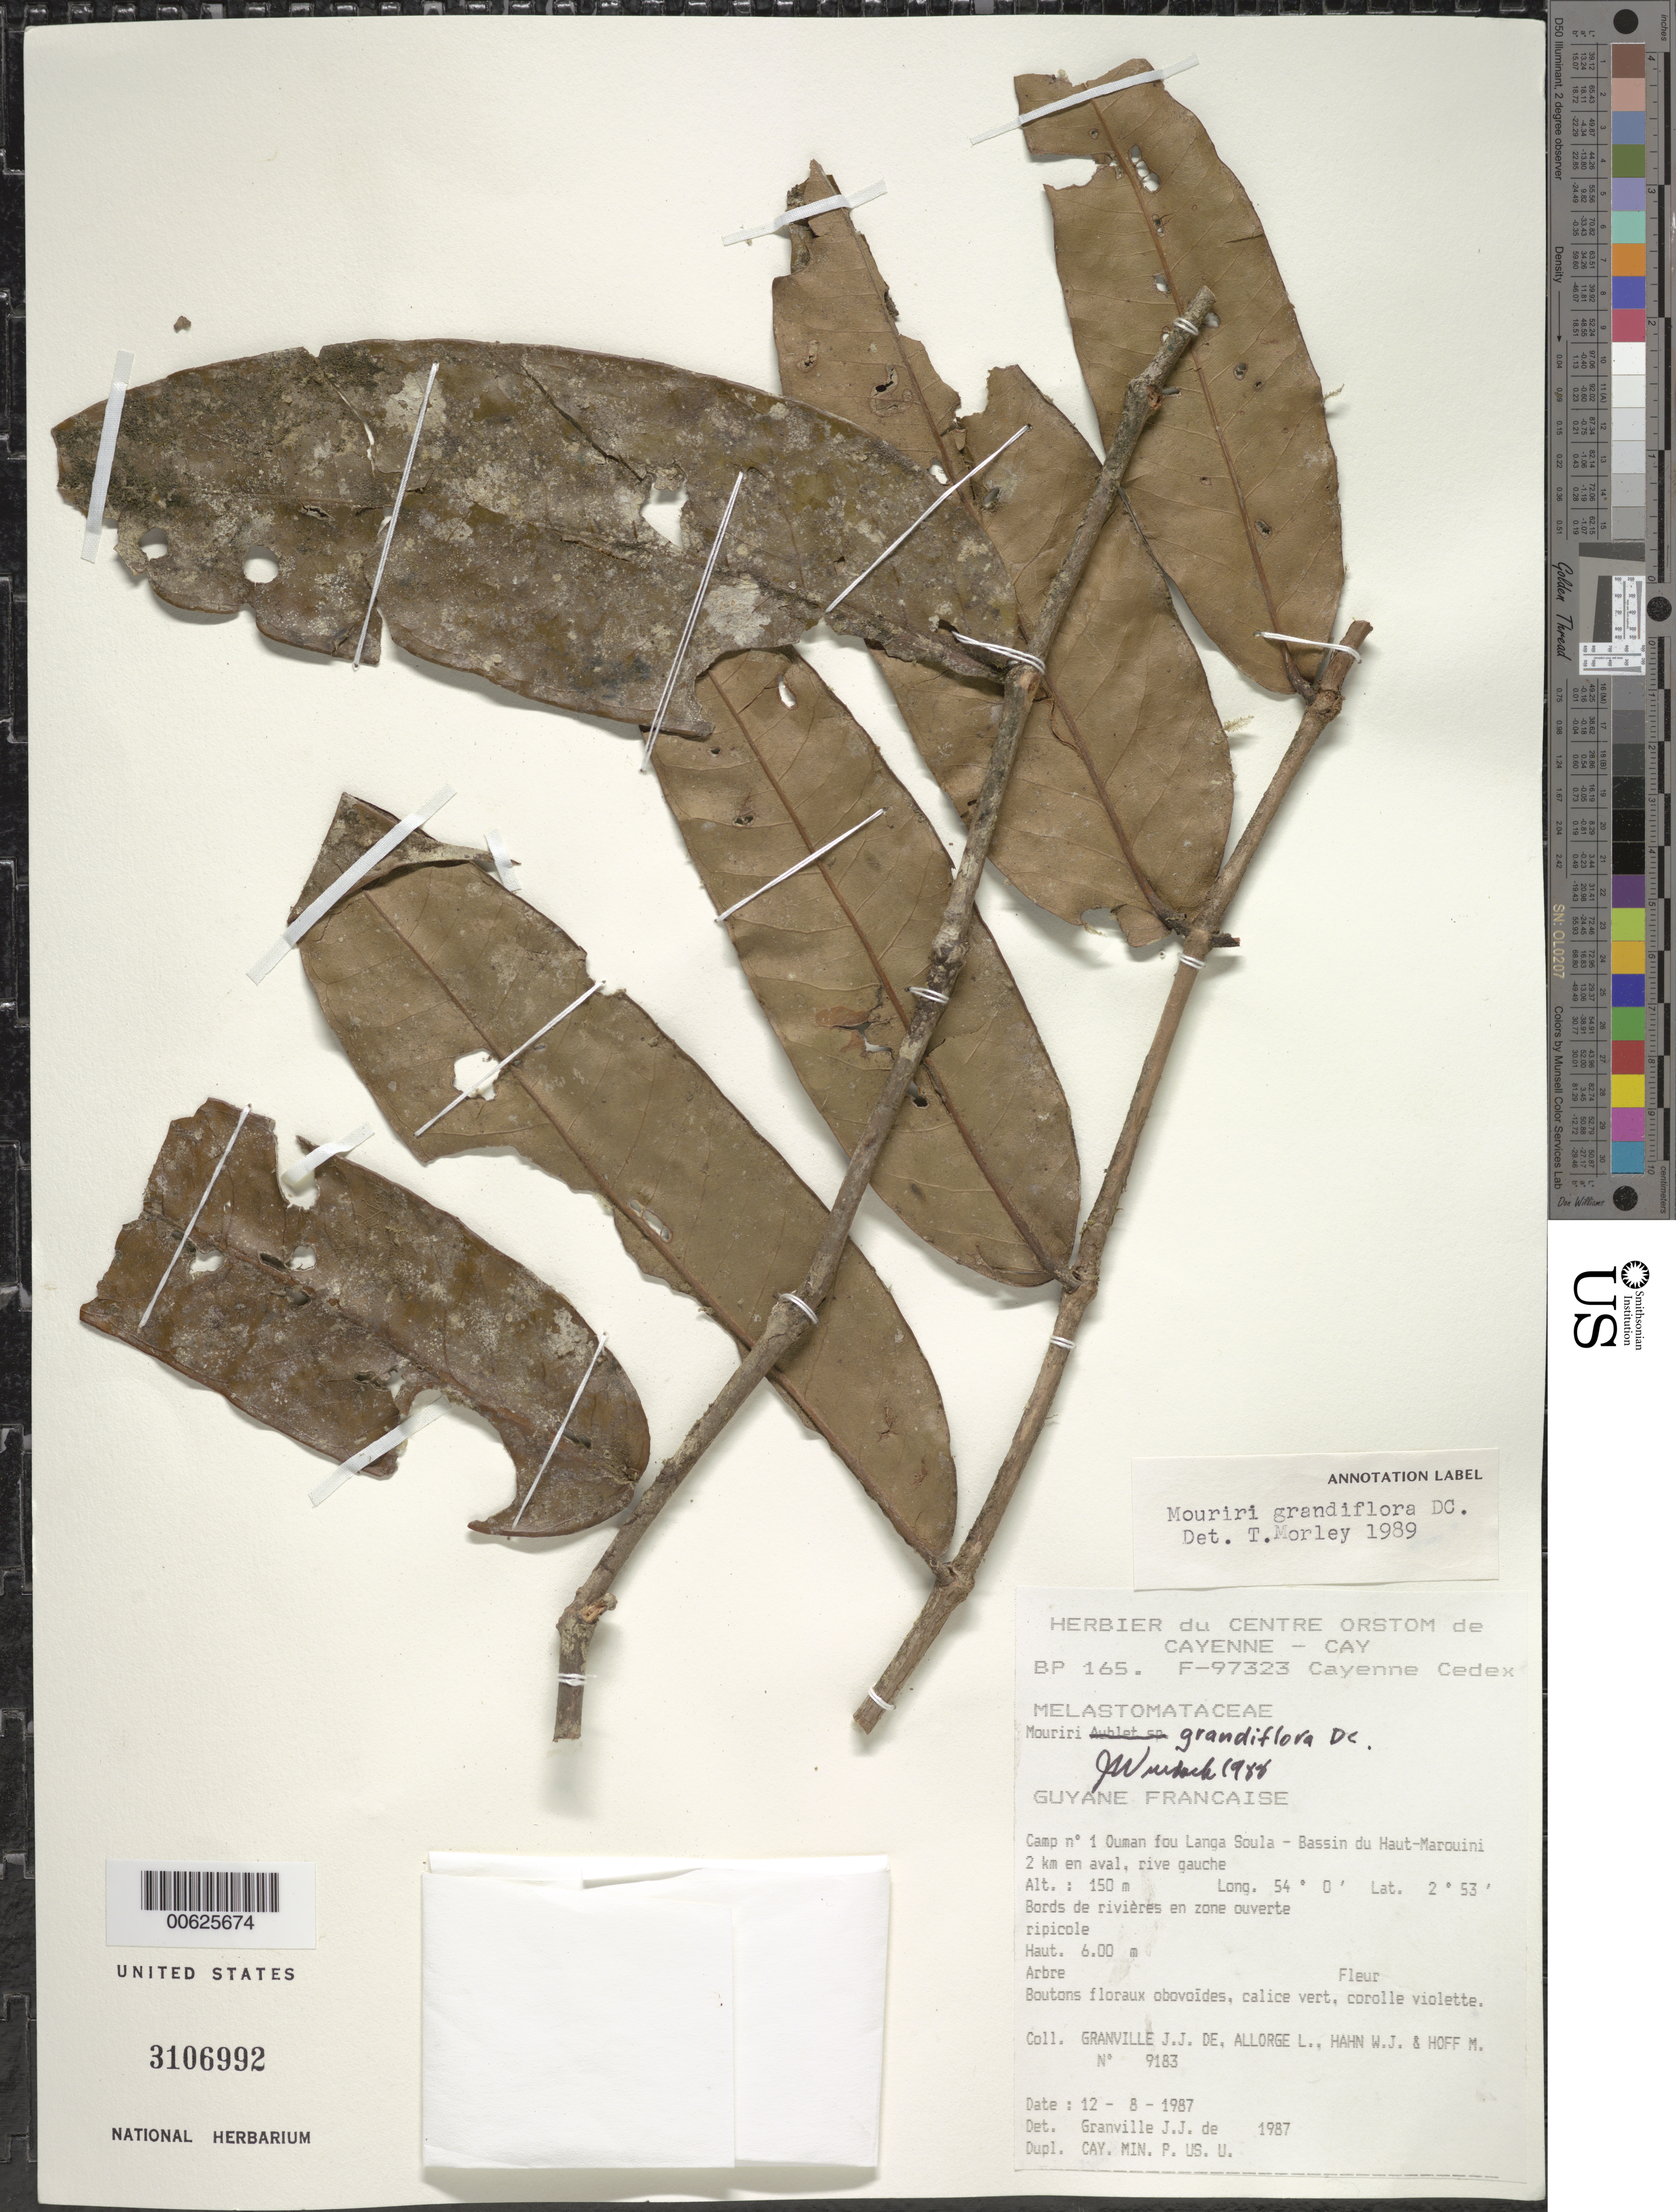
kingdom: Plantae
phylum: Tracheophyta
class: Magnoliopsida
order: Myrtales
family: Melastomataceae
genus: Mouriri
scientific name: Mouriri grandiflora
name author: DC.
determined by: Morley, T.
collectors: J.-J. de Granville, L. Allorge, W. J. Hahn & M. Hoff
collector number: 9183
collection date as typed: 12-Aug-87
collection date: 1987-08-12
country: French Guiana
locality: Camp #1, Ouman fou Langa Soula, Bassin du Haut-Marouini. 2 km en aval. Rive gauche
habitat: Bords de riveres en zone ouverte ripicole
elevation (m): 150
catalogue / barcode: US 3106992